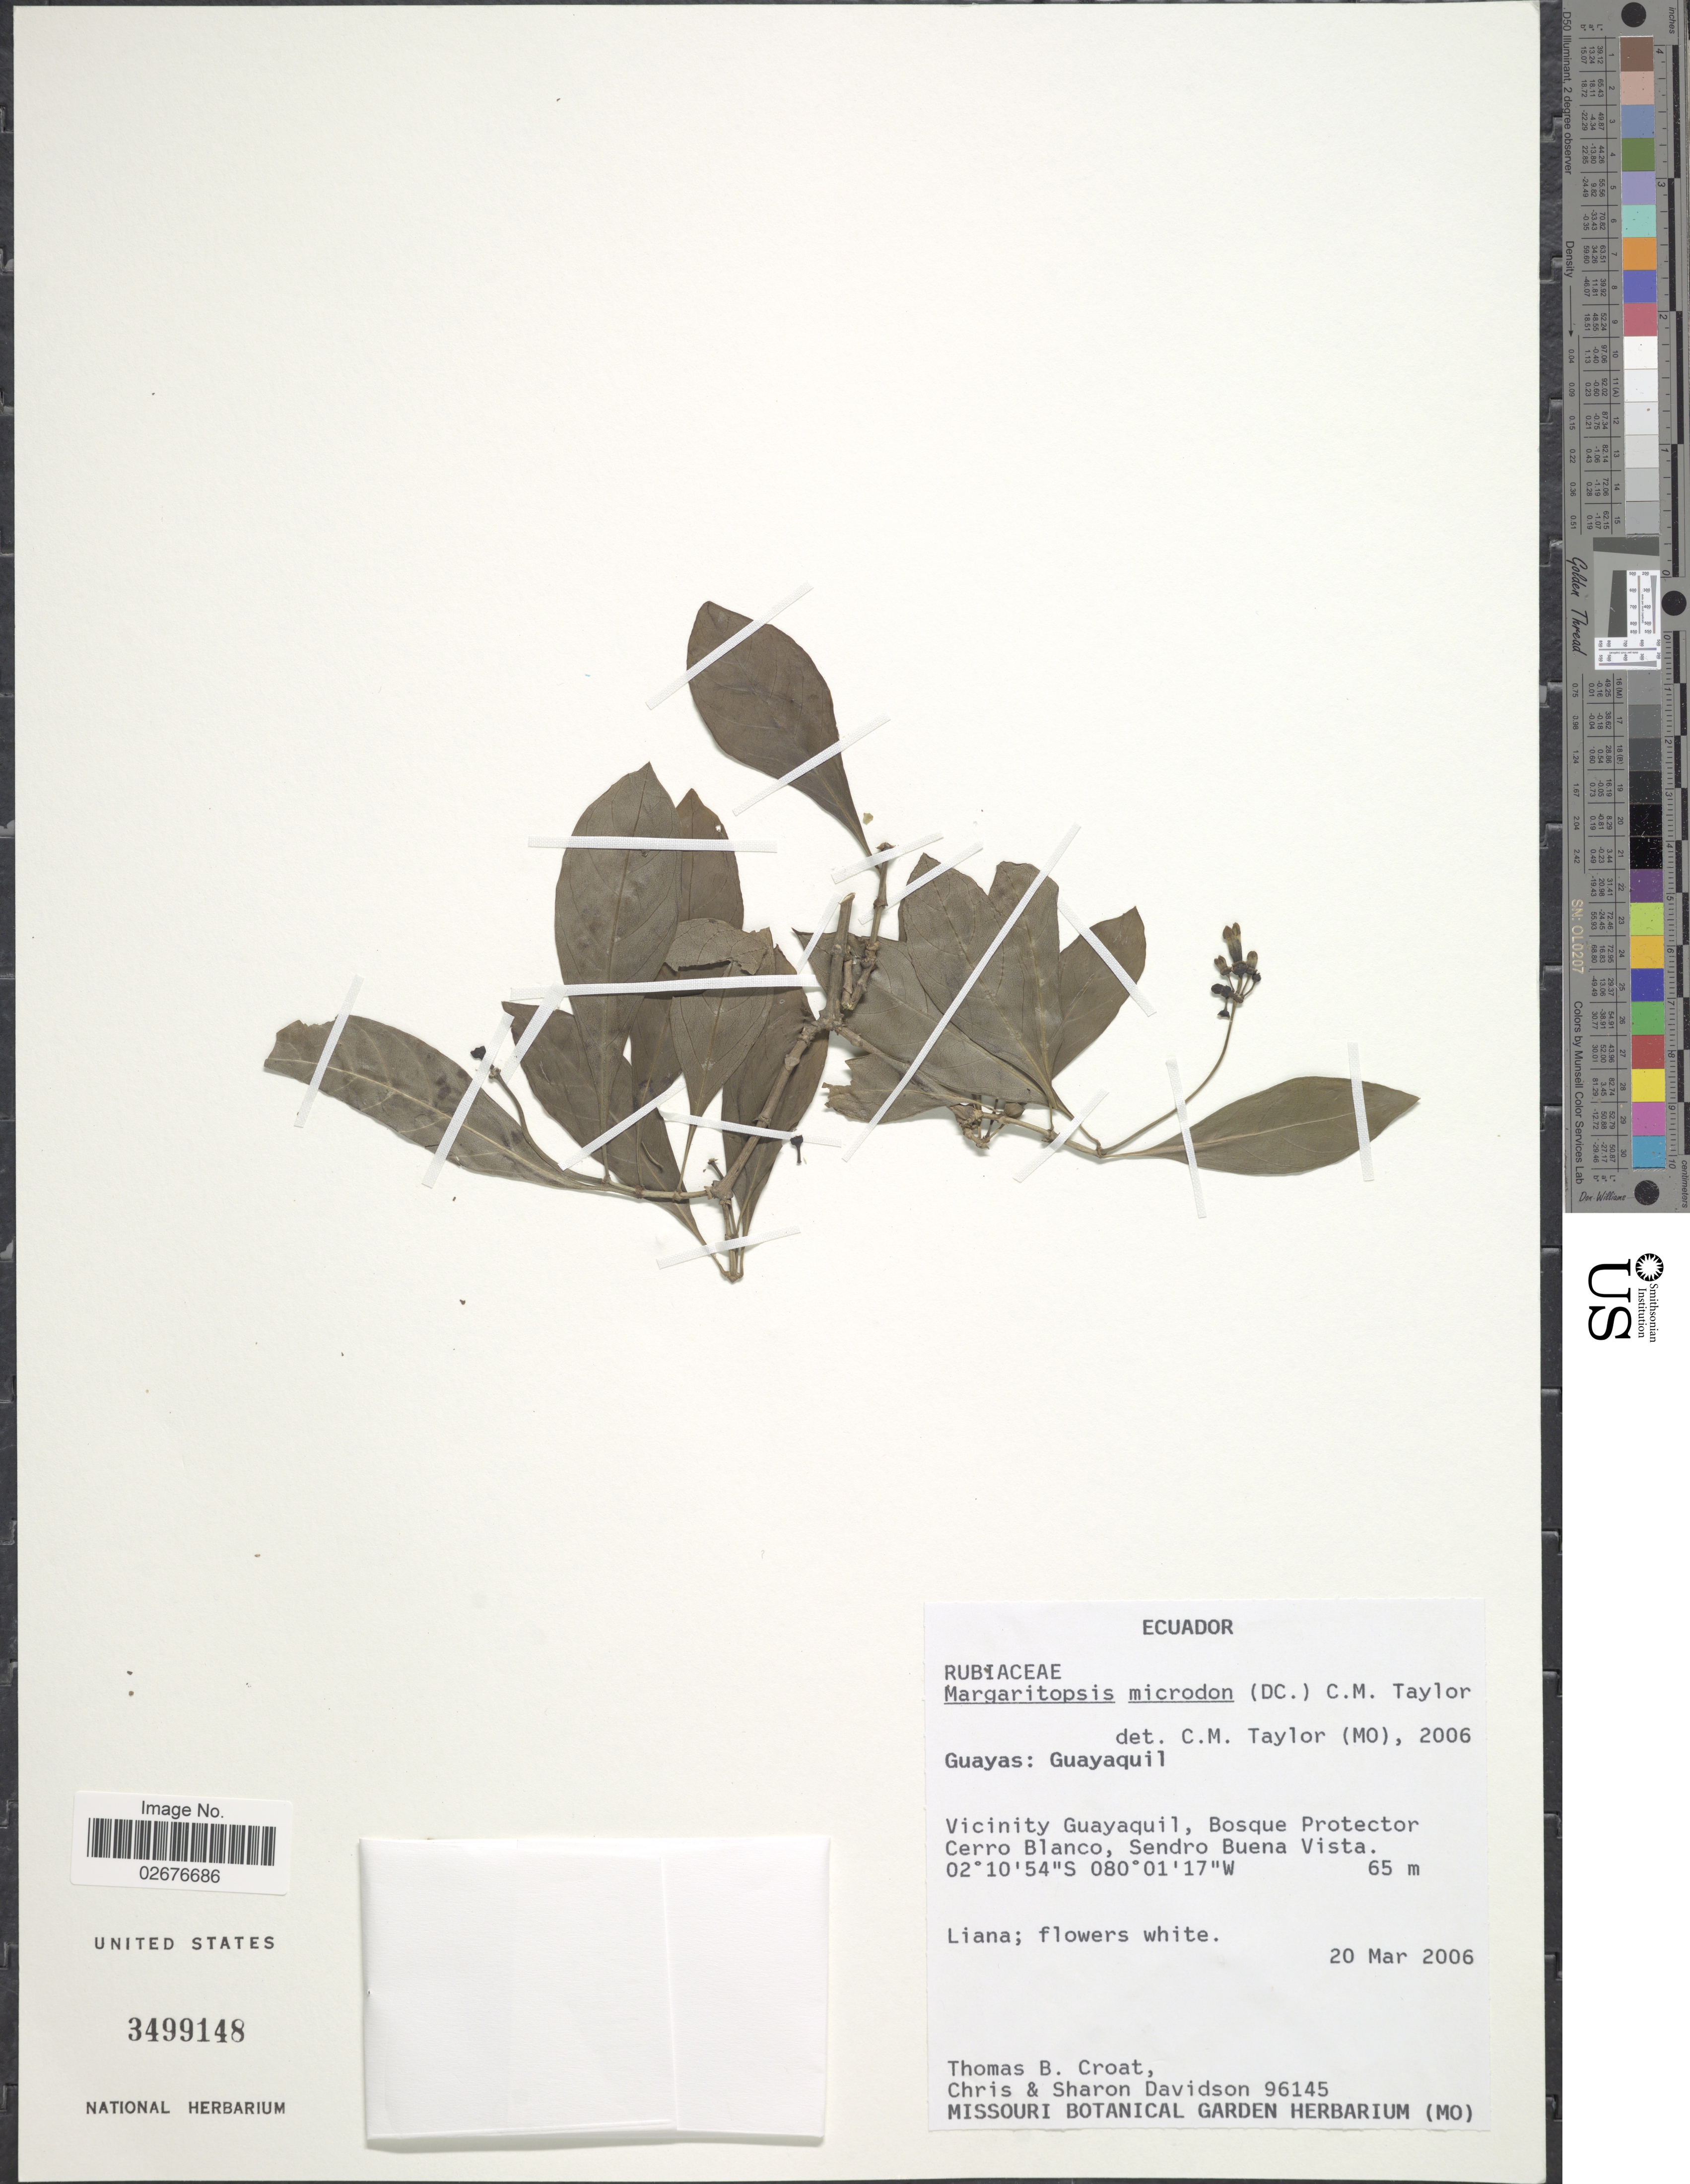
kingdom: Plantae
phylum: Tracheophyta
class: Magnoliopsida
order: Gentianales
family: Rubiaceae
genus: Margaritopsis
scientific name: Margaritopsis microdon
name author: (DC.) C.M. Taylor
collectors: T. B. Croat, C. Davidson & S. Davidson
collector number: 96145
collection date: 2006-03-20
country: Ecuador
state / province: Guayas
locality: Guayaquil, Vicinity Guayaquil, Bosque Protector Cerro Blanco, Sendro Bueno Vista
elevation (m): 65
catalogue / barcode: US 3499148